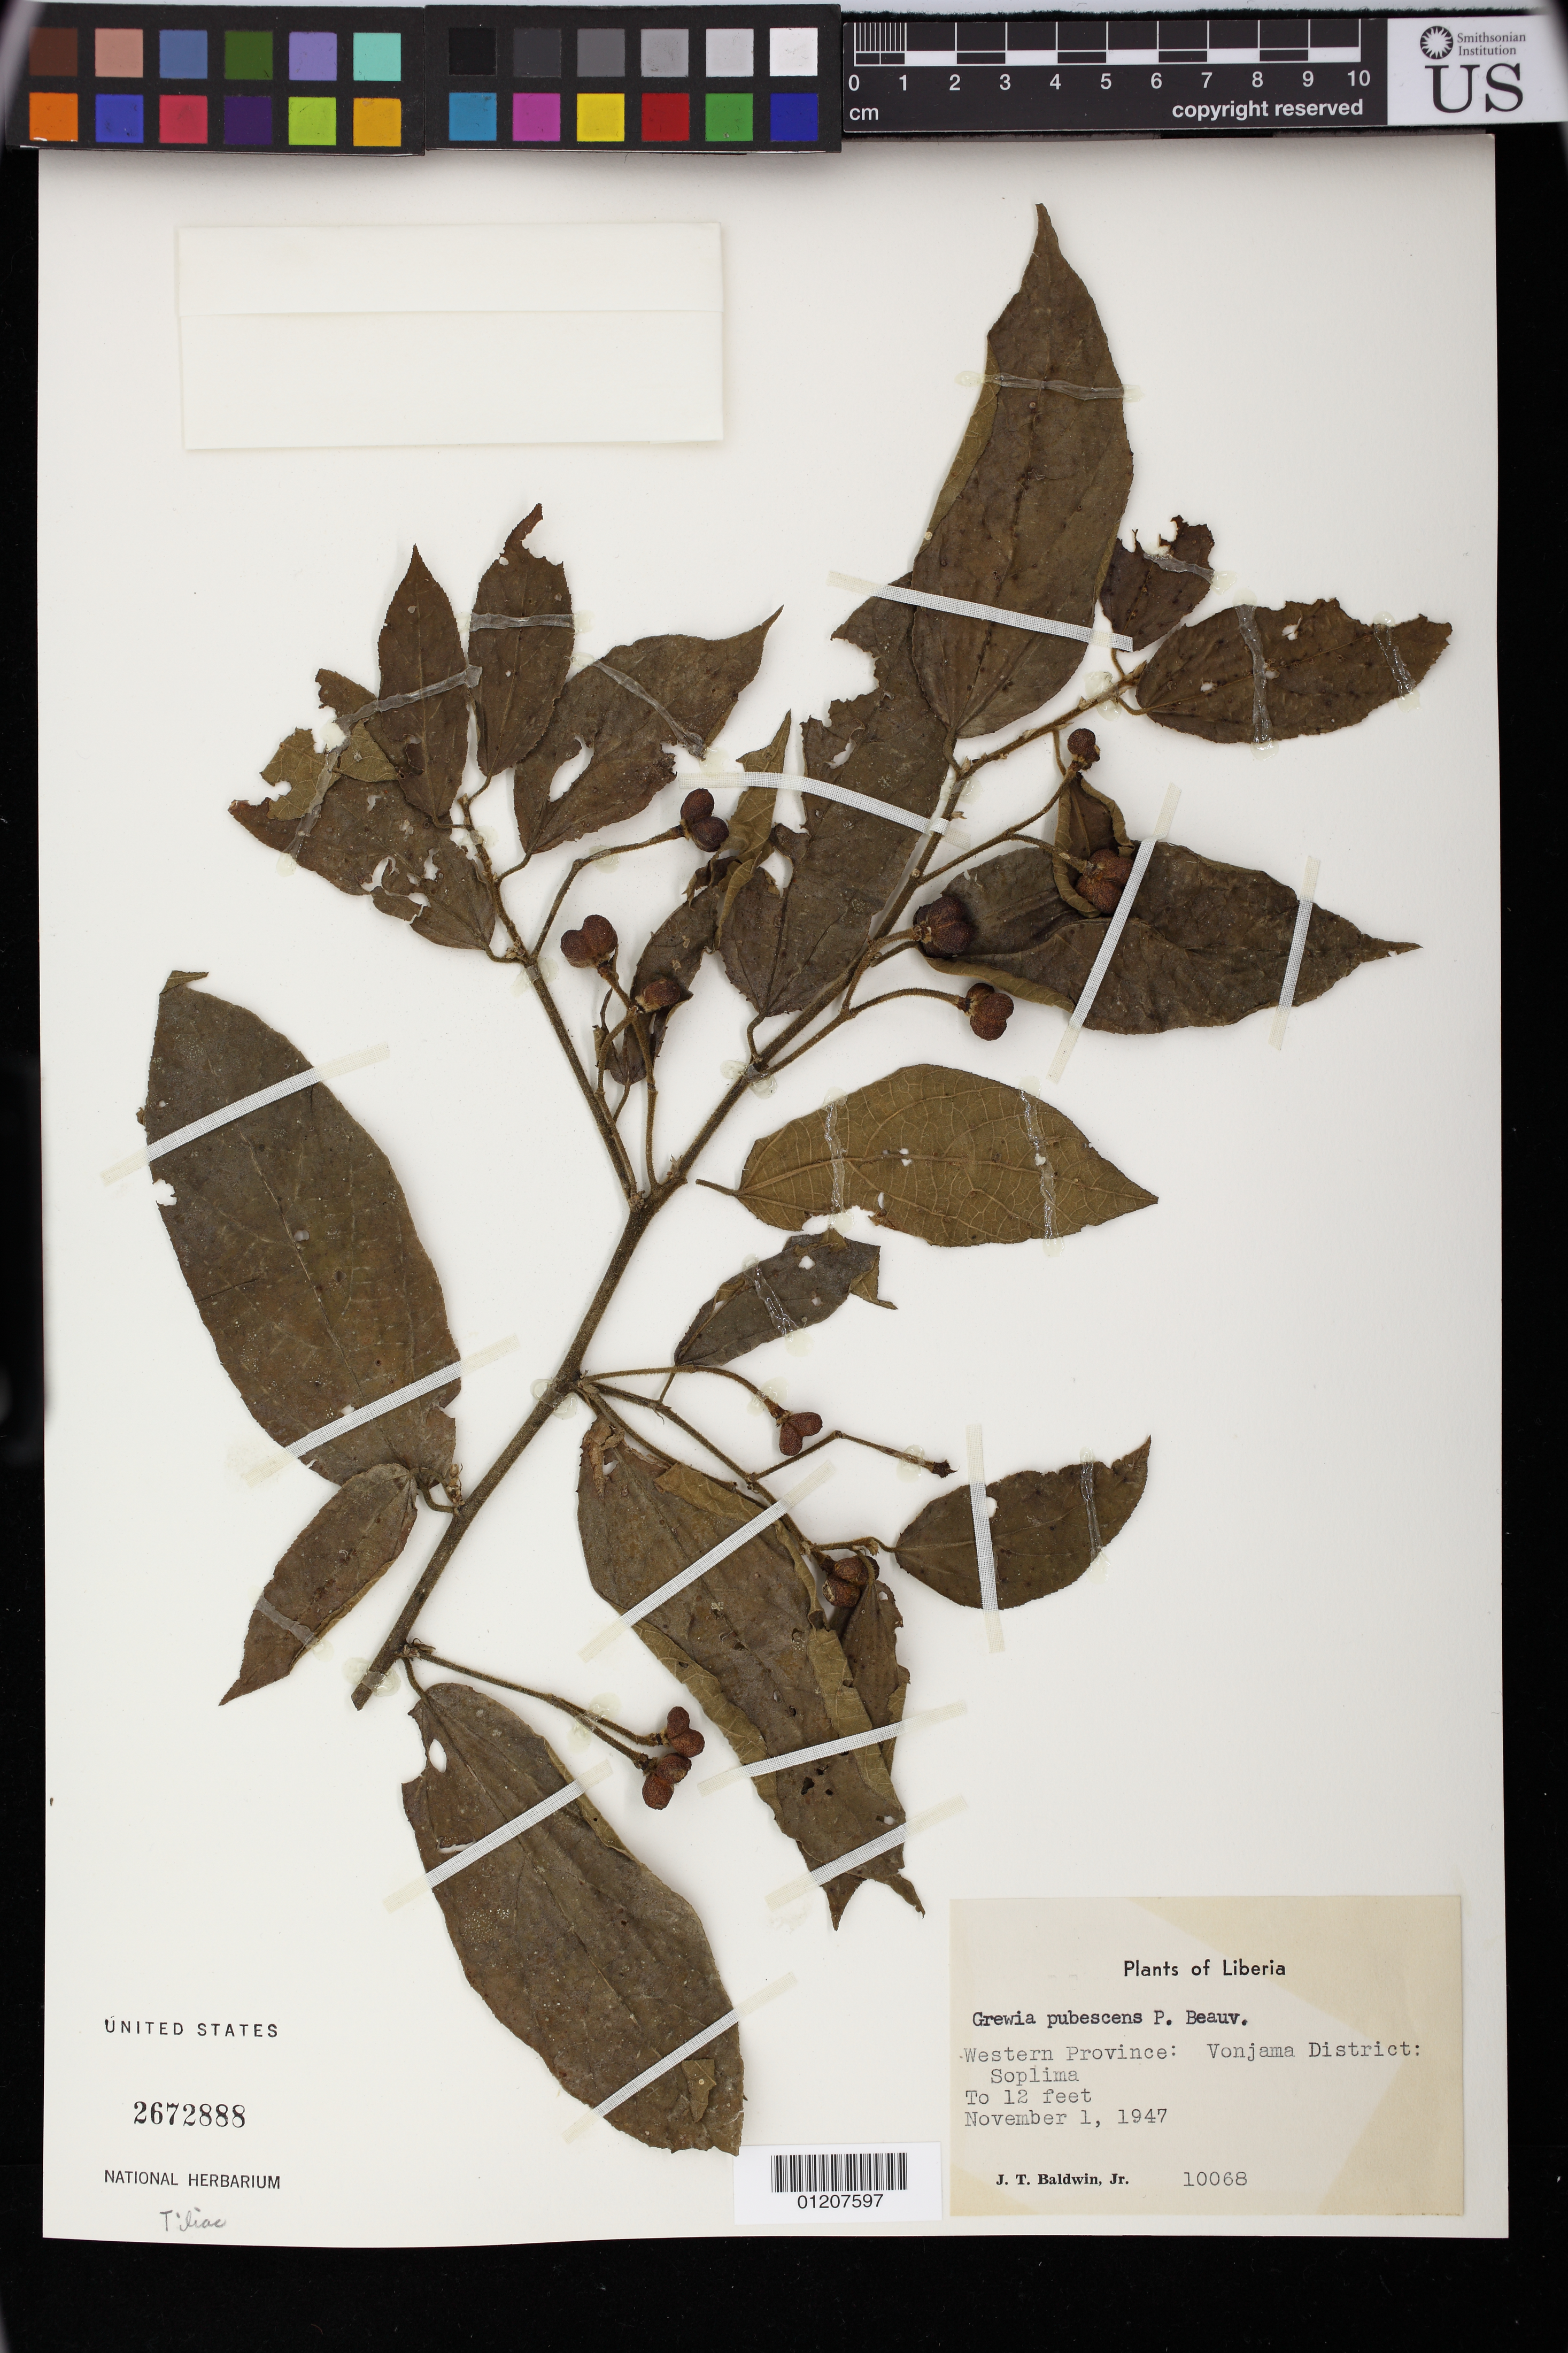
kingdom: Plantae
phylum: Tracheophyta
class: Magnoliopsida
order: Malvales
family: Malvaceae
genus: Grewia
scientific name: Grewia praecox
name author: K. Schum.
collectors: J. T. Baldwin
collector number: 10068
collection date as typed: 11 Jan 1947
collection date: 1947-01-11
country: Liberia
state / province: Lofa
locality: Western Province: Vonjama District: Soplima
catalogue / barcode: US 2672888